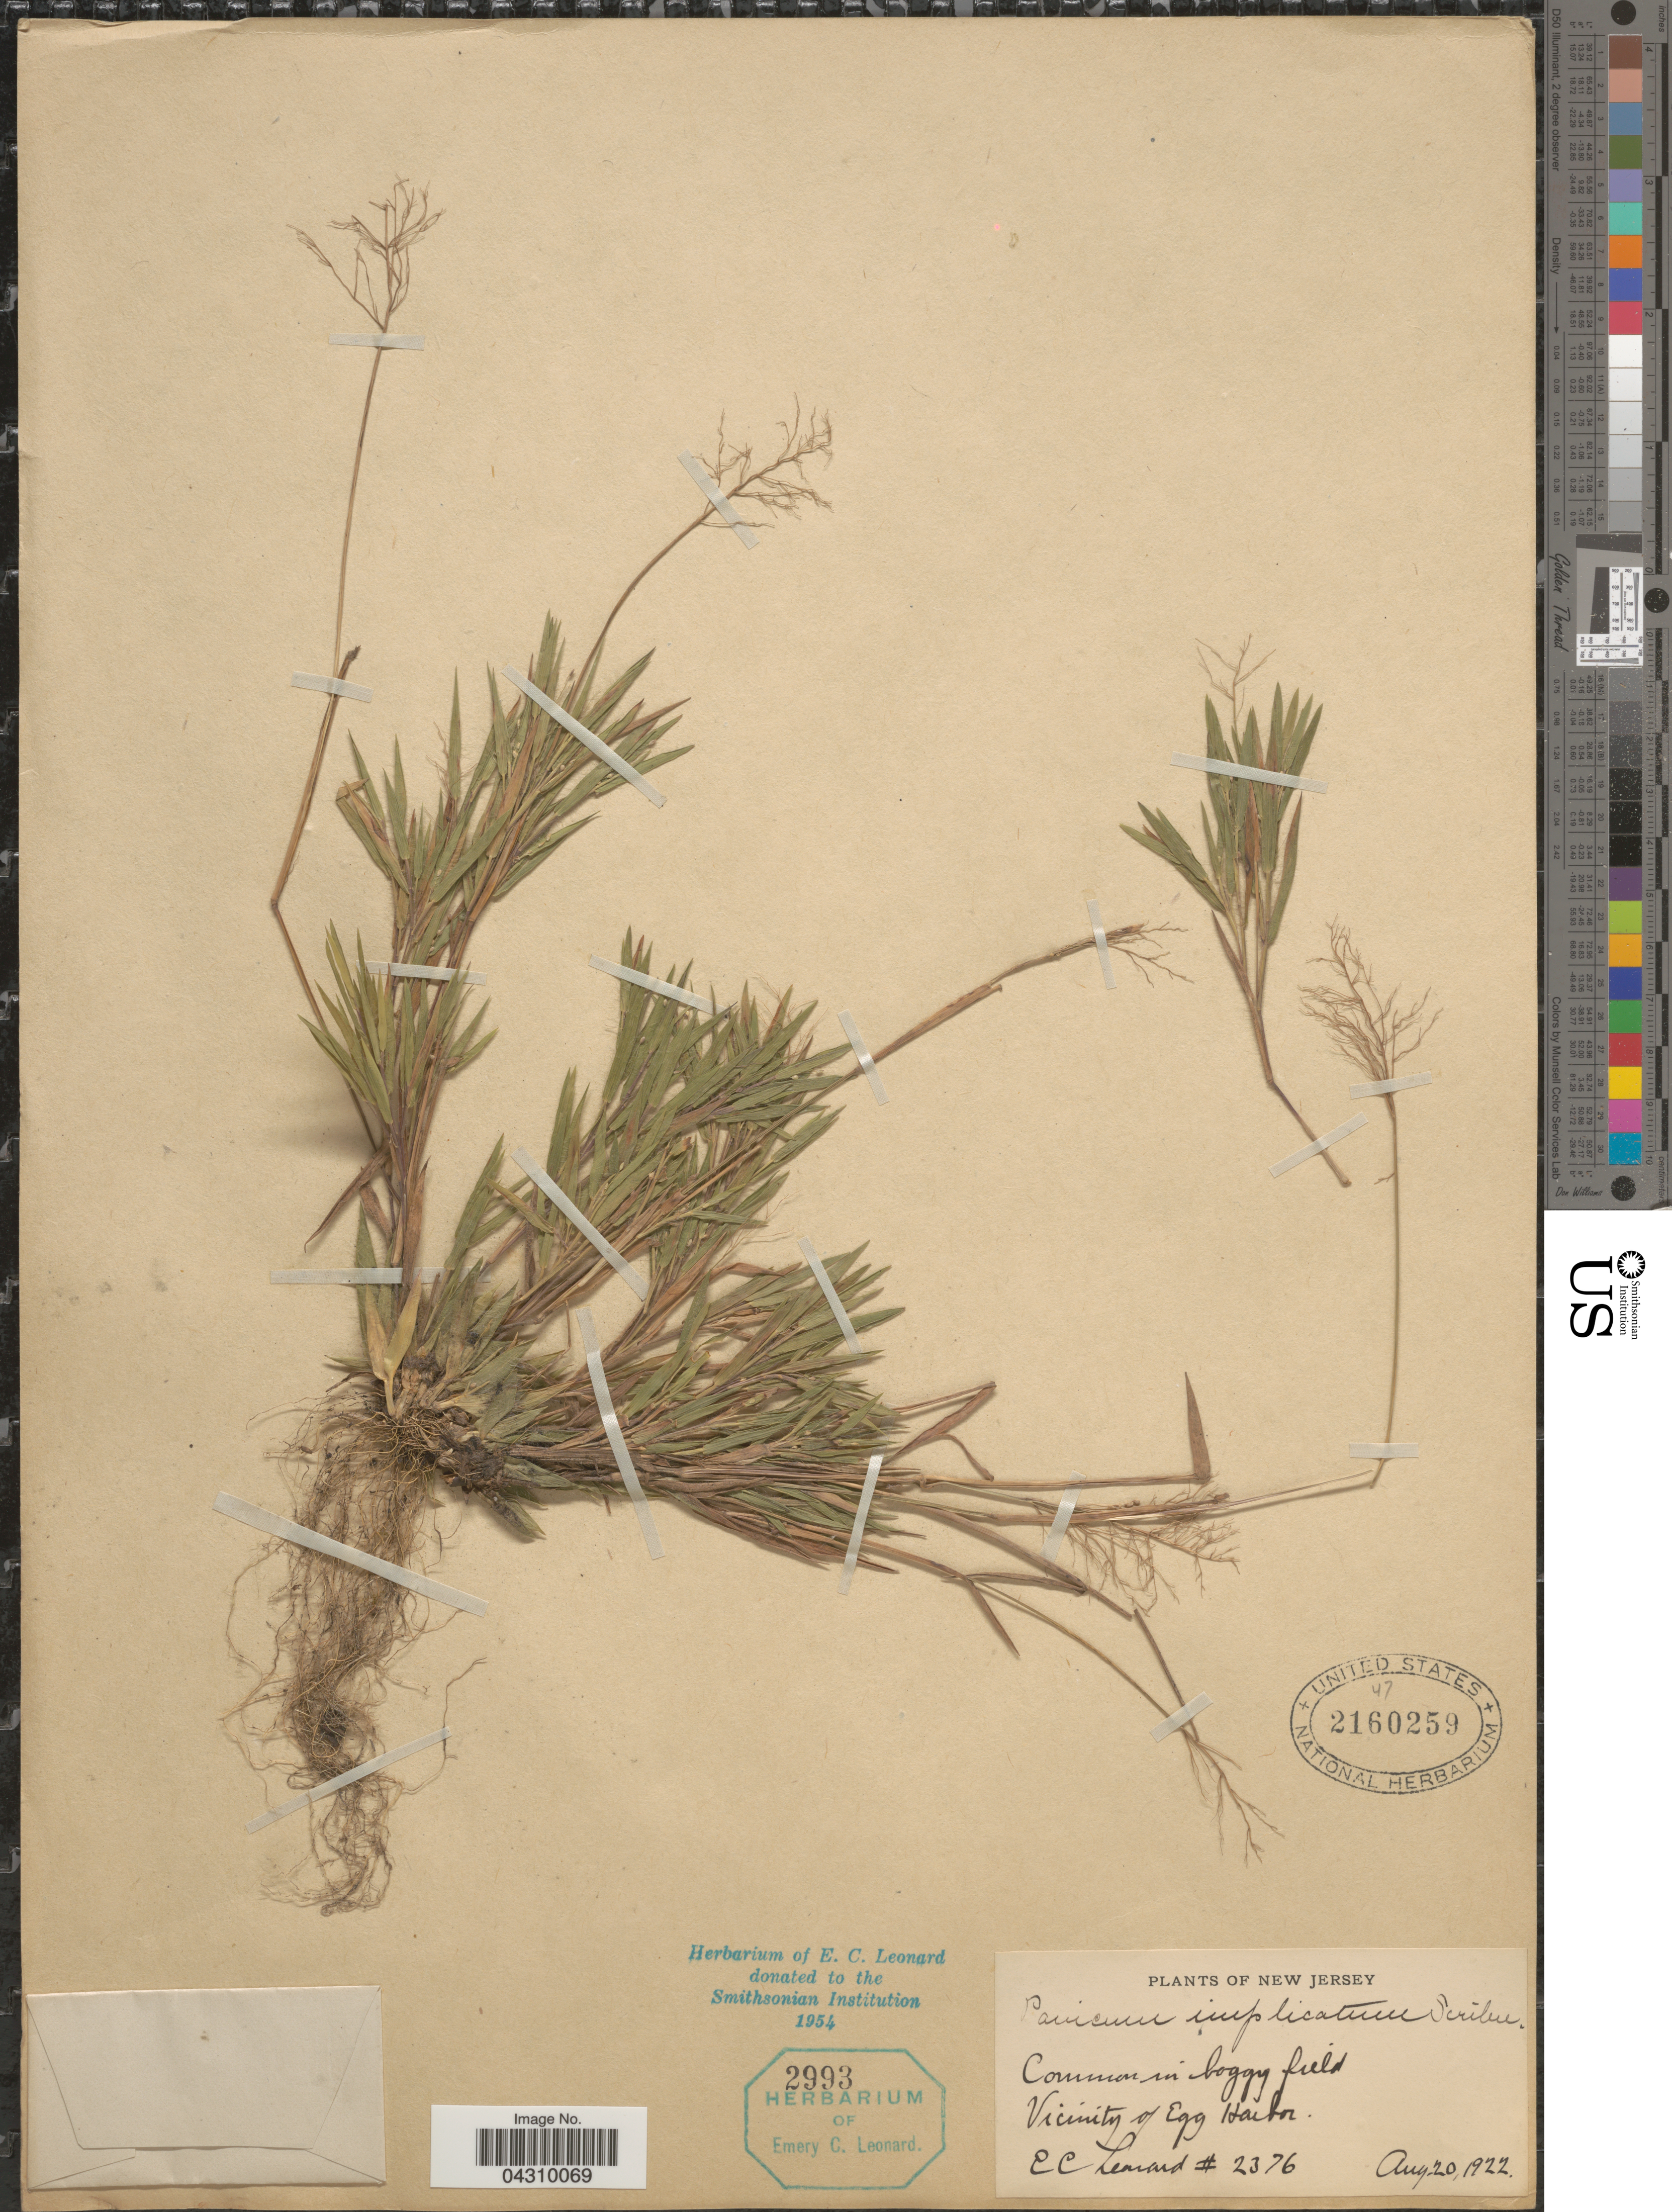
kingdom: Plantae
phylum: Tracheophyta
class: Liliopsida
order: Poales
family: Poaceae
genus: Dichanthelium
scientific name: Dichanthelium acuminatum var. acuminatum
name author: (Sw.) Gould & C.A. Clark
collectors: E. C. Leonard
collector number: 2376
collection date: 1922-08-20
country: United States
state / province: New Jersey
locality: Vicinity of Egg Harbor.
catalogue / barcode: US 2160259